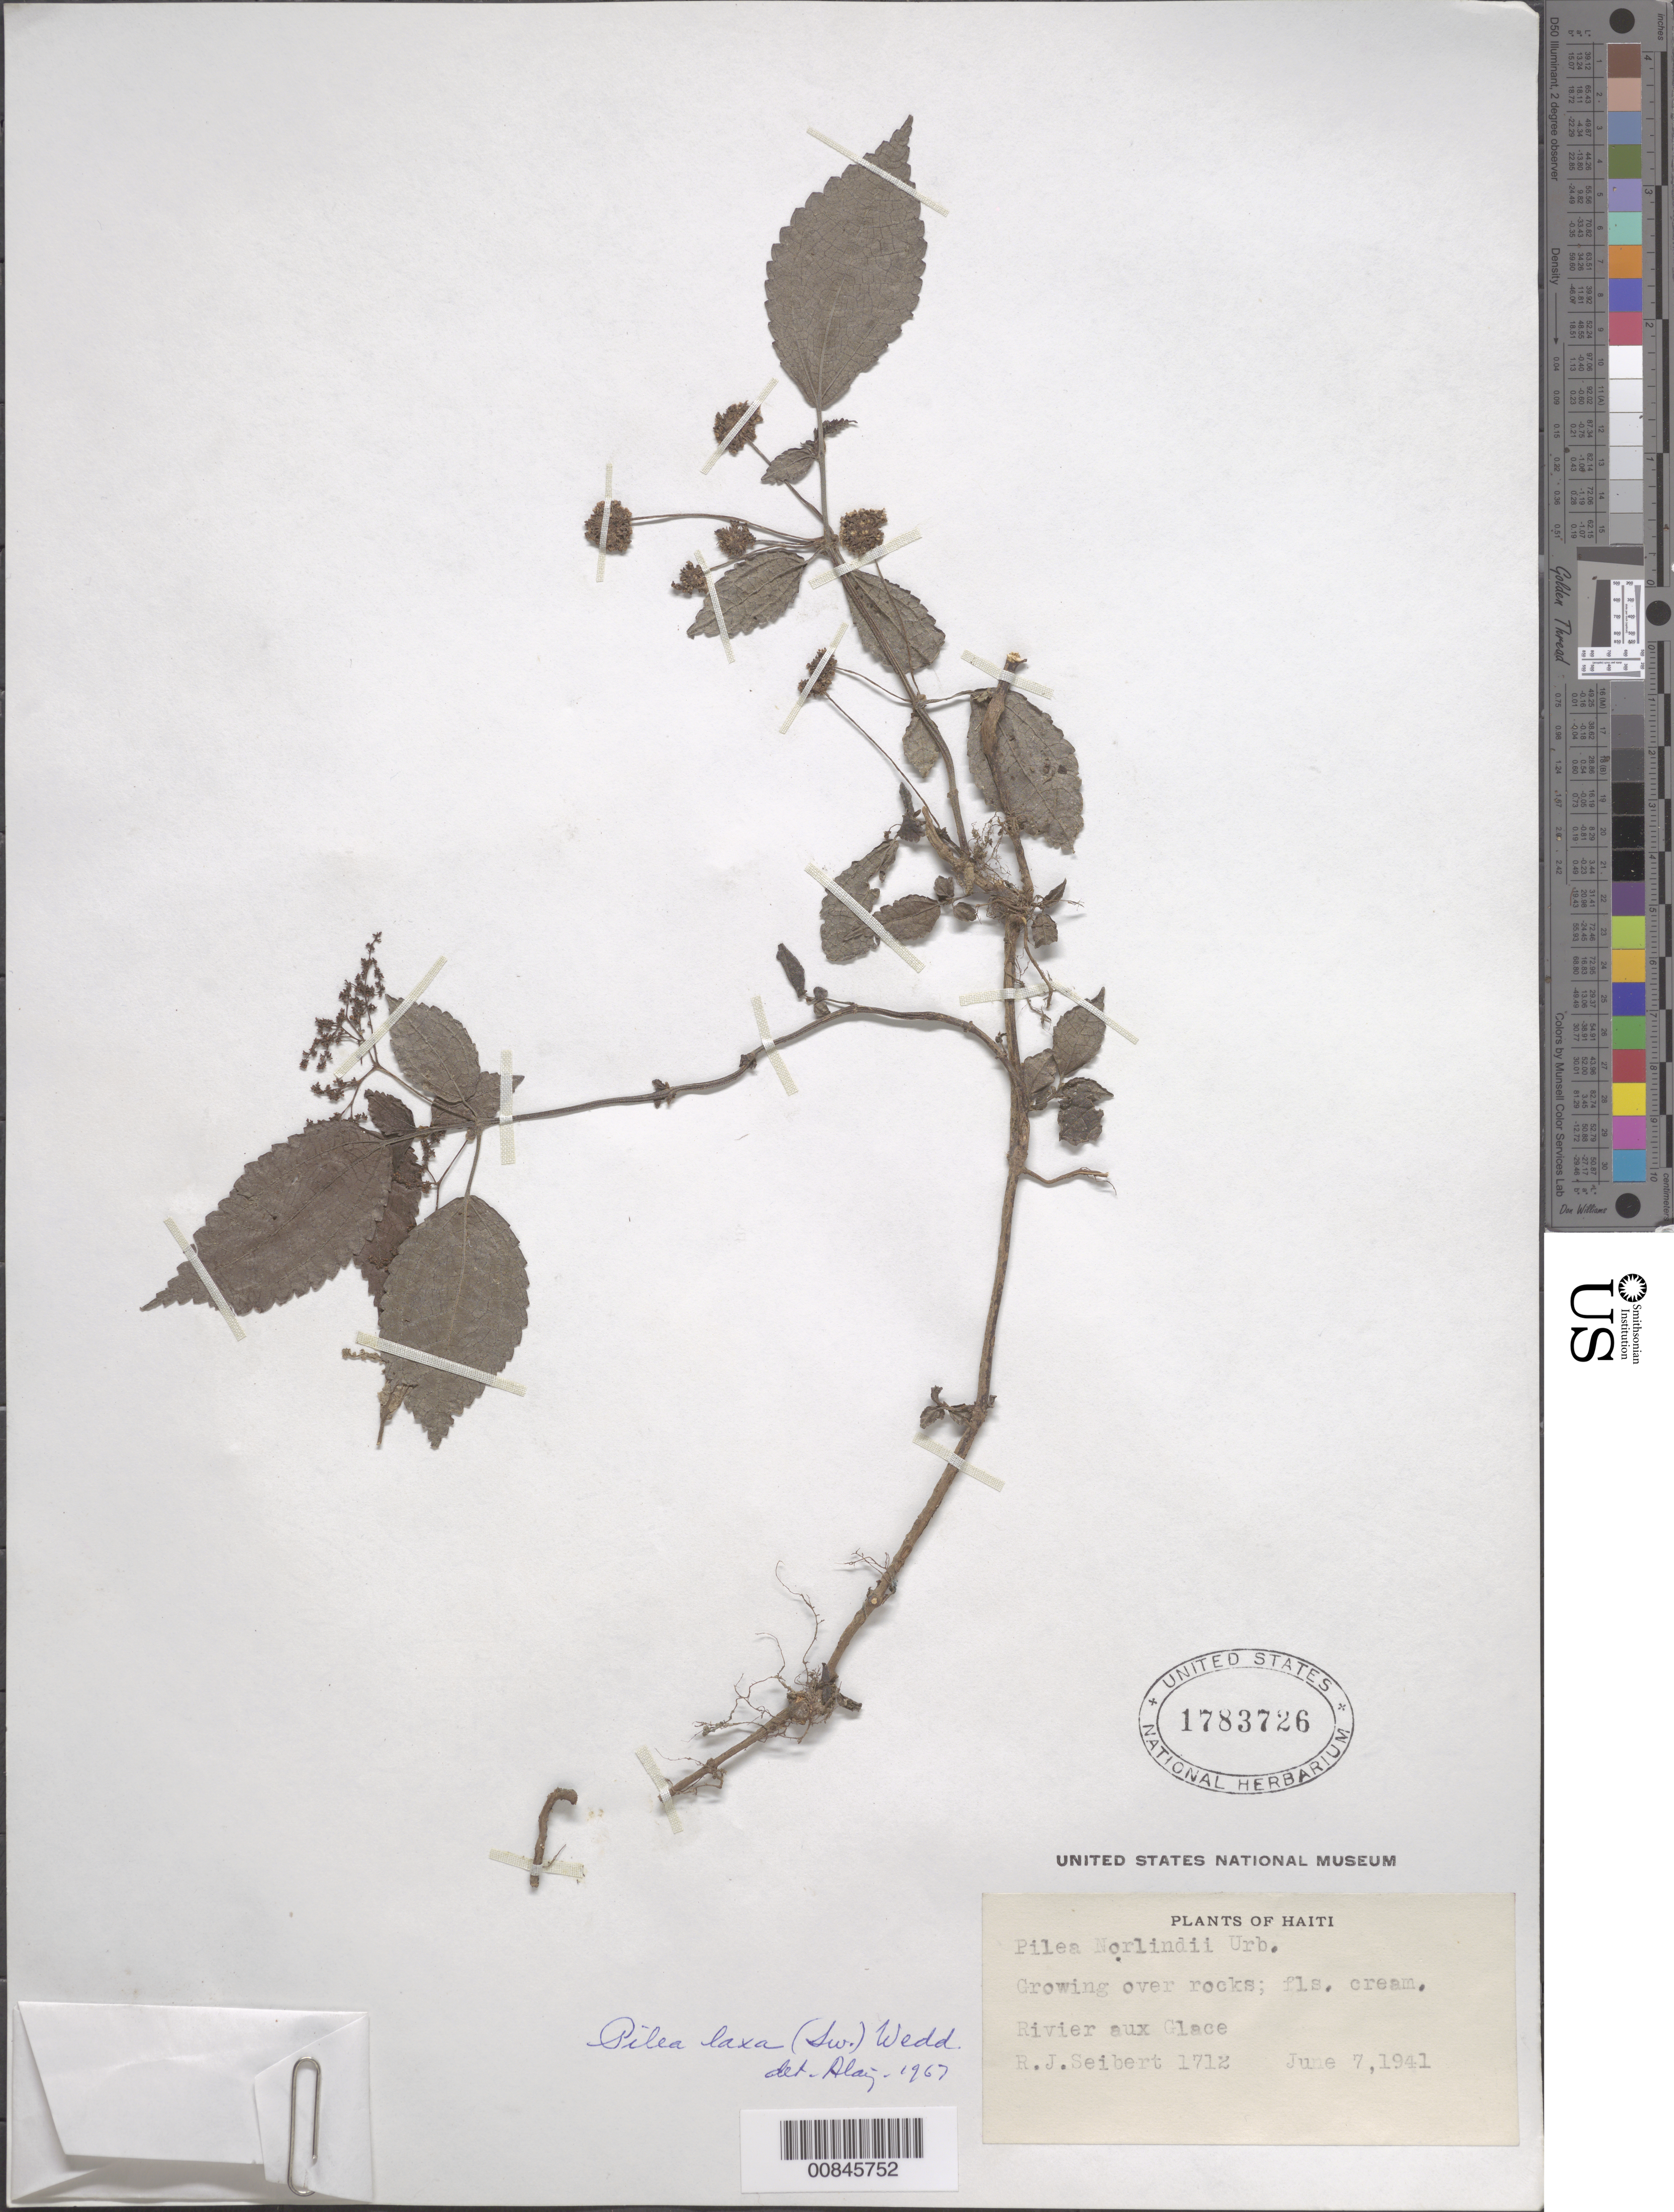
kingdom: Plantae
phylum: Tracheophyta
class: Magnoliopsida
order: Rosales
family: Urticaceae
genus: Pilea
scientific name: Pilea laxa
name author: (Sw.) Wedd.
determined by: Liogier, Alain H.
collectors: R. J. Seibert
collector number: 1712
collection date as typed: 07 Jun 1941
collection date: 1941-06-07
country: Haiti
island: Hispaniola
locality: Rivier aux Glace.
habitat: Growing over rocks.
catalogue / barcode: US 1783726